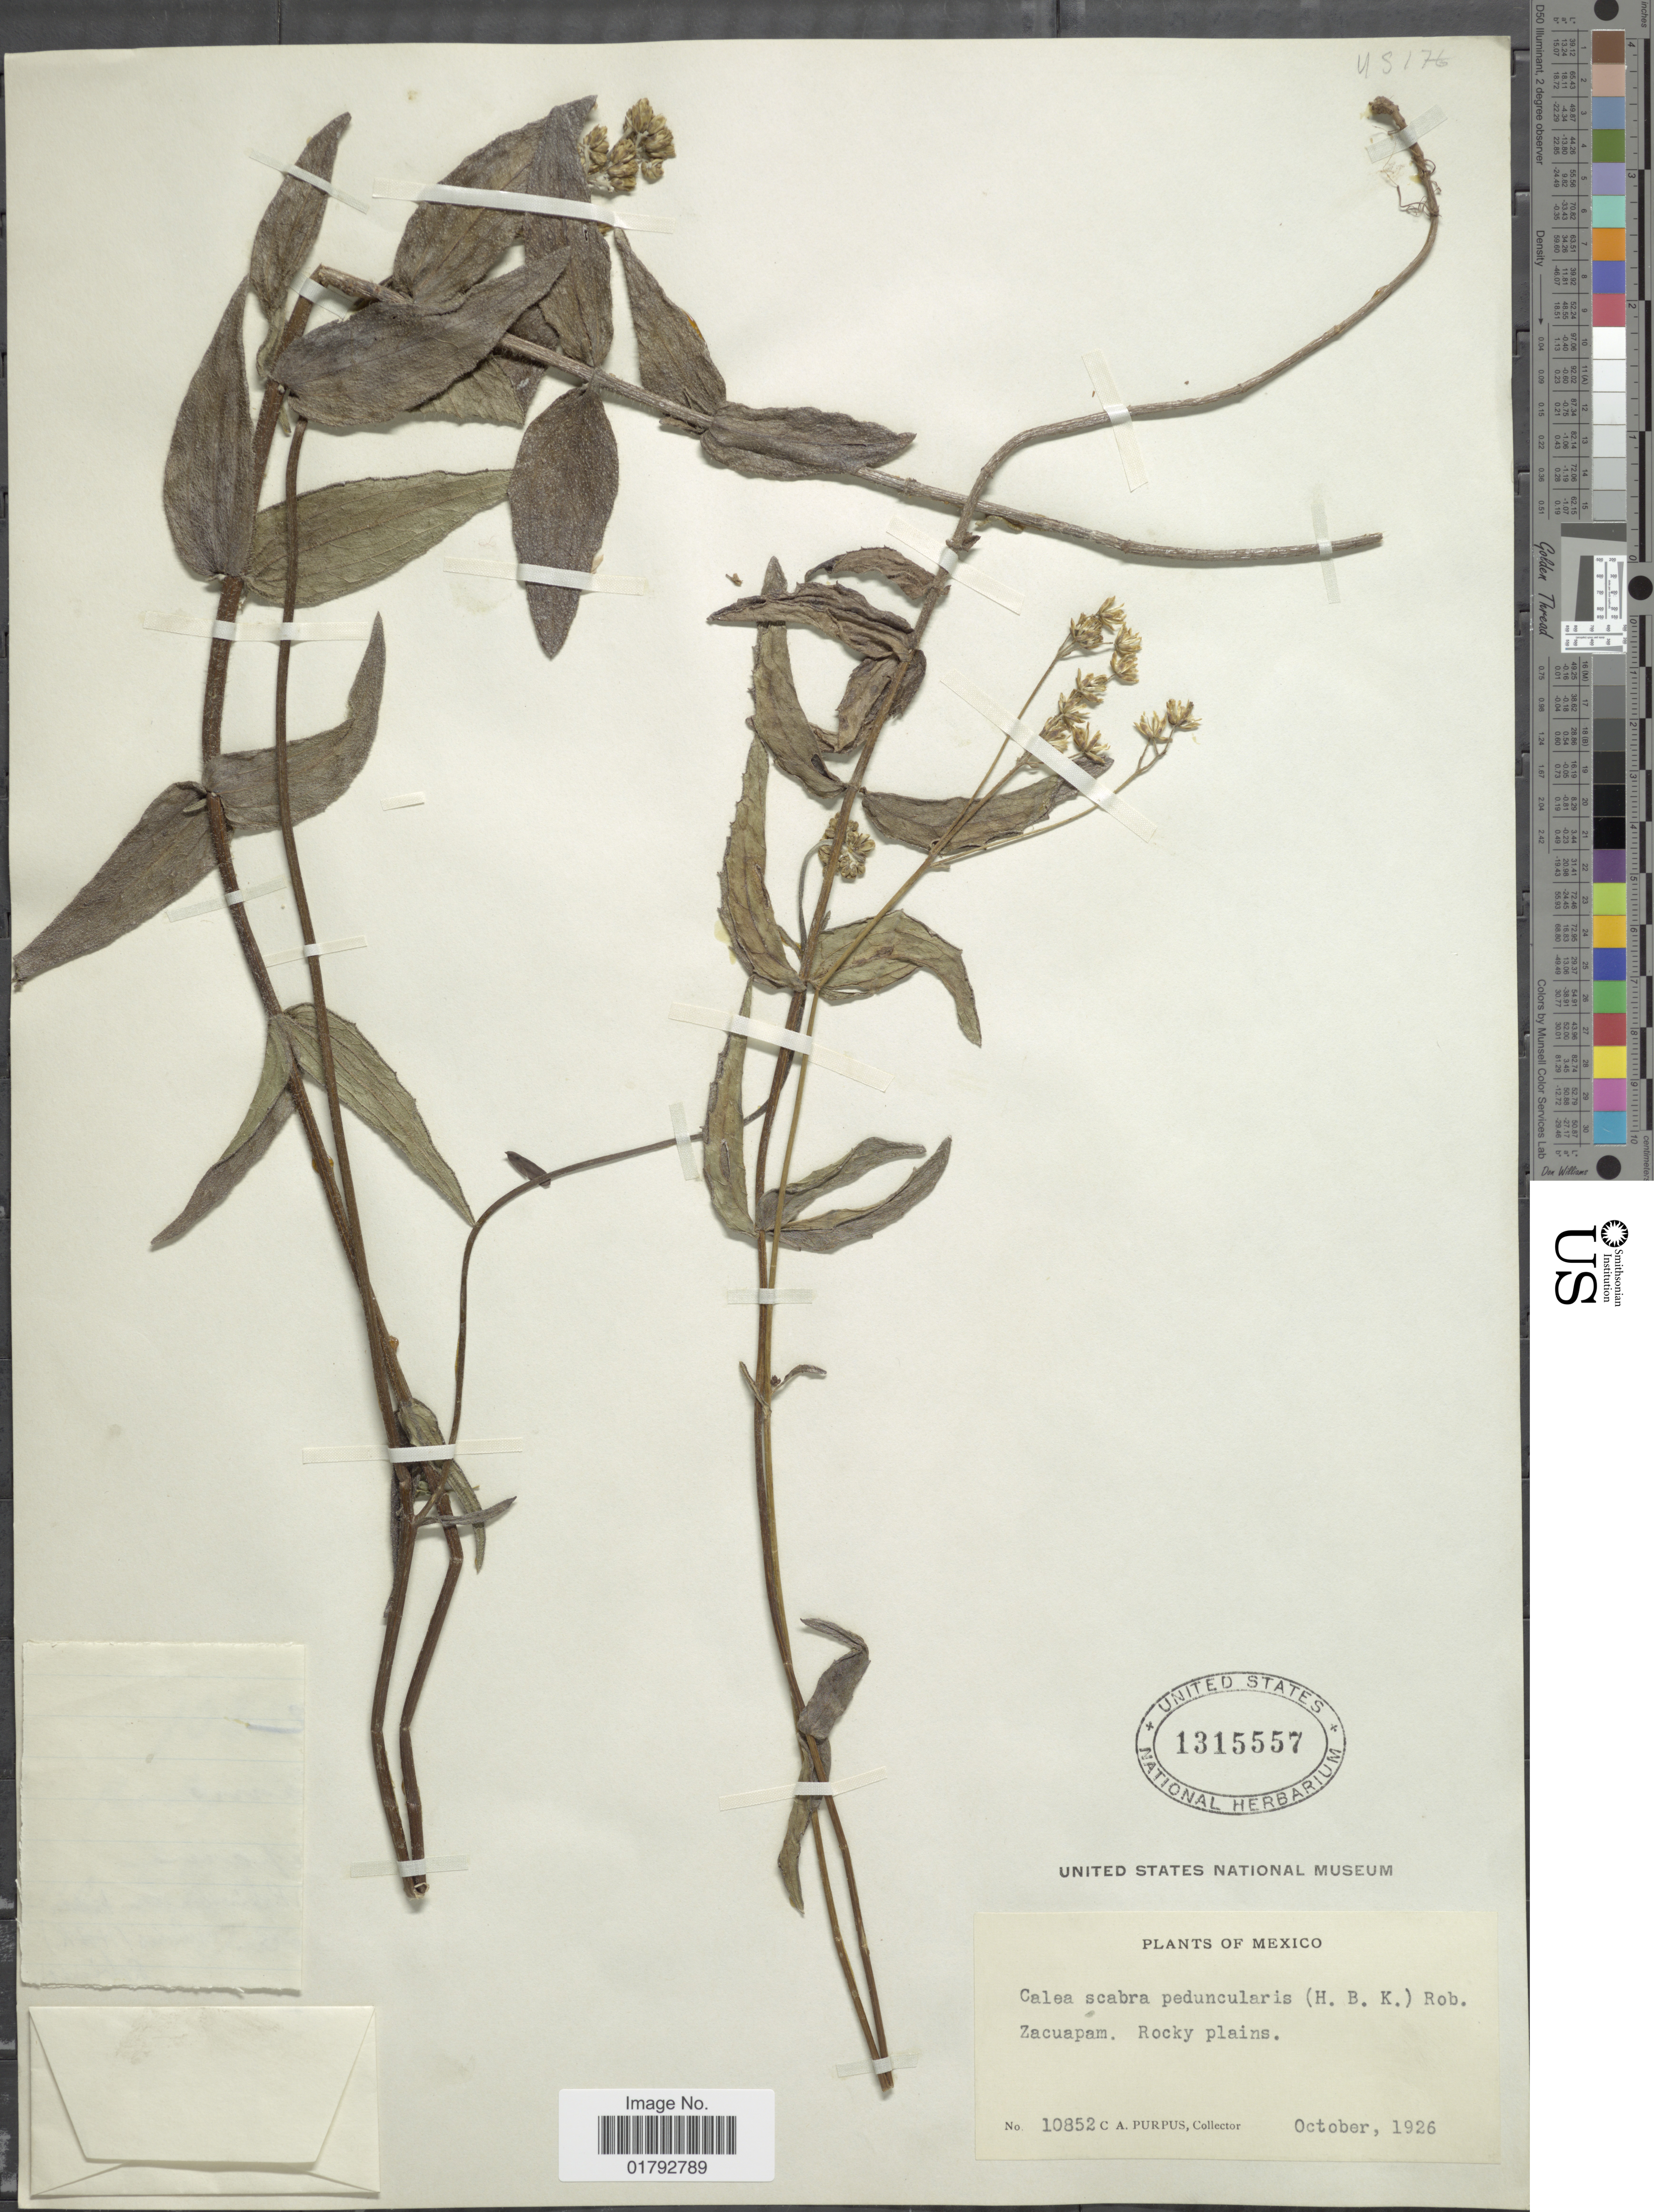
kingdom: Plantae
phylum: Tracheophyta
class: Magnoliopsida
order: Asterales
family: Asteraceae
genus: Alloispermum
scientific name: Alloispermum scabrum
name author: (Lag.) H. Rob.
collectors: C. A. Purpus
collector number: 10852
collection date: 1926-10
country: Mexico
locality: Zacuapam, Rocky plains.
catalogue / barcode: US 1315557